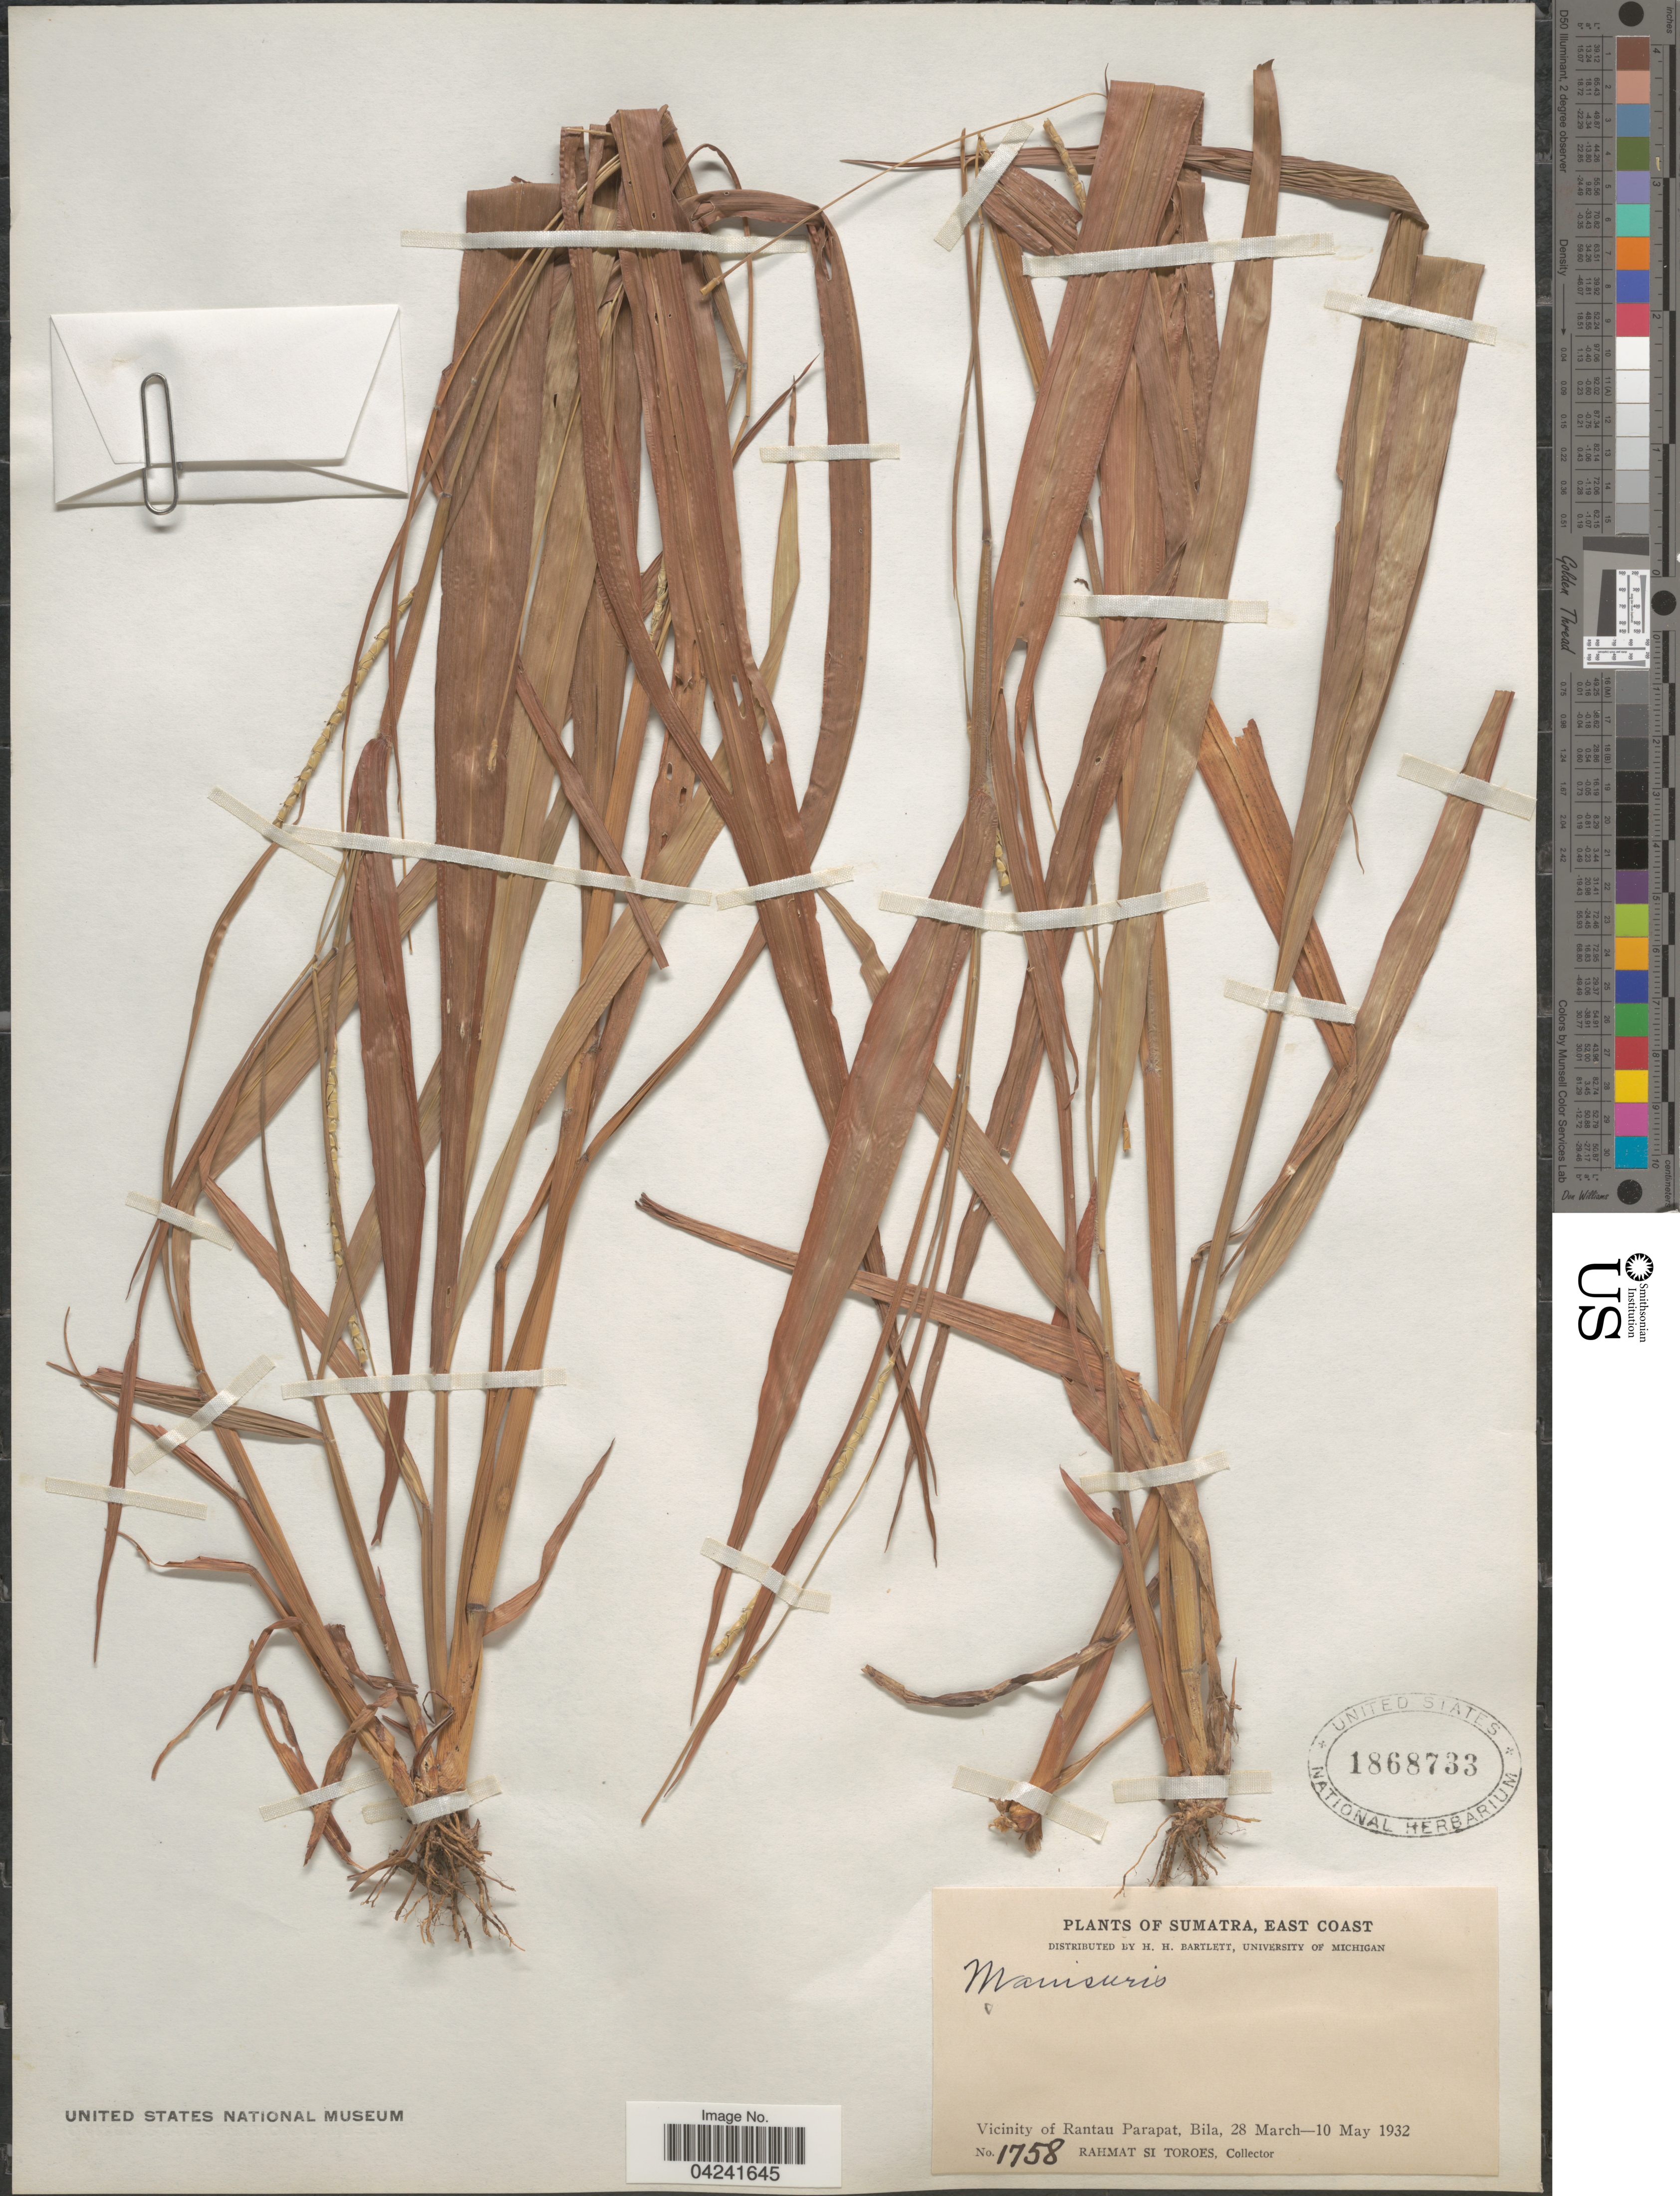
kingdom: Plantae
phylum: Tracheophyta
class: Liliopsida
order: Poales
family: Poaceae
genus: Manisuris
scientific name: Manisuris sp.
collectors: Rahmat Si Boeea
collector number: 1758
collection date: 1932-03-28/1932-05-10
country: Indonesia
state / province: Sumatra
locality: East Coast. Vicinity of Rantau Parapat, Bila.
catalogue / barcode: US 1868733